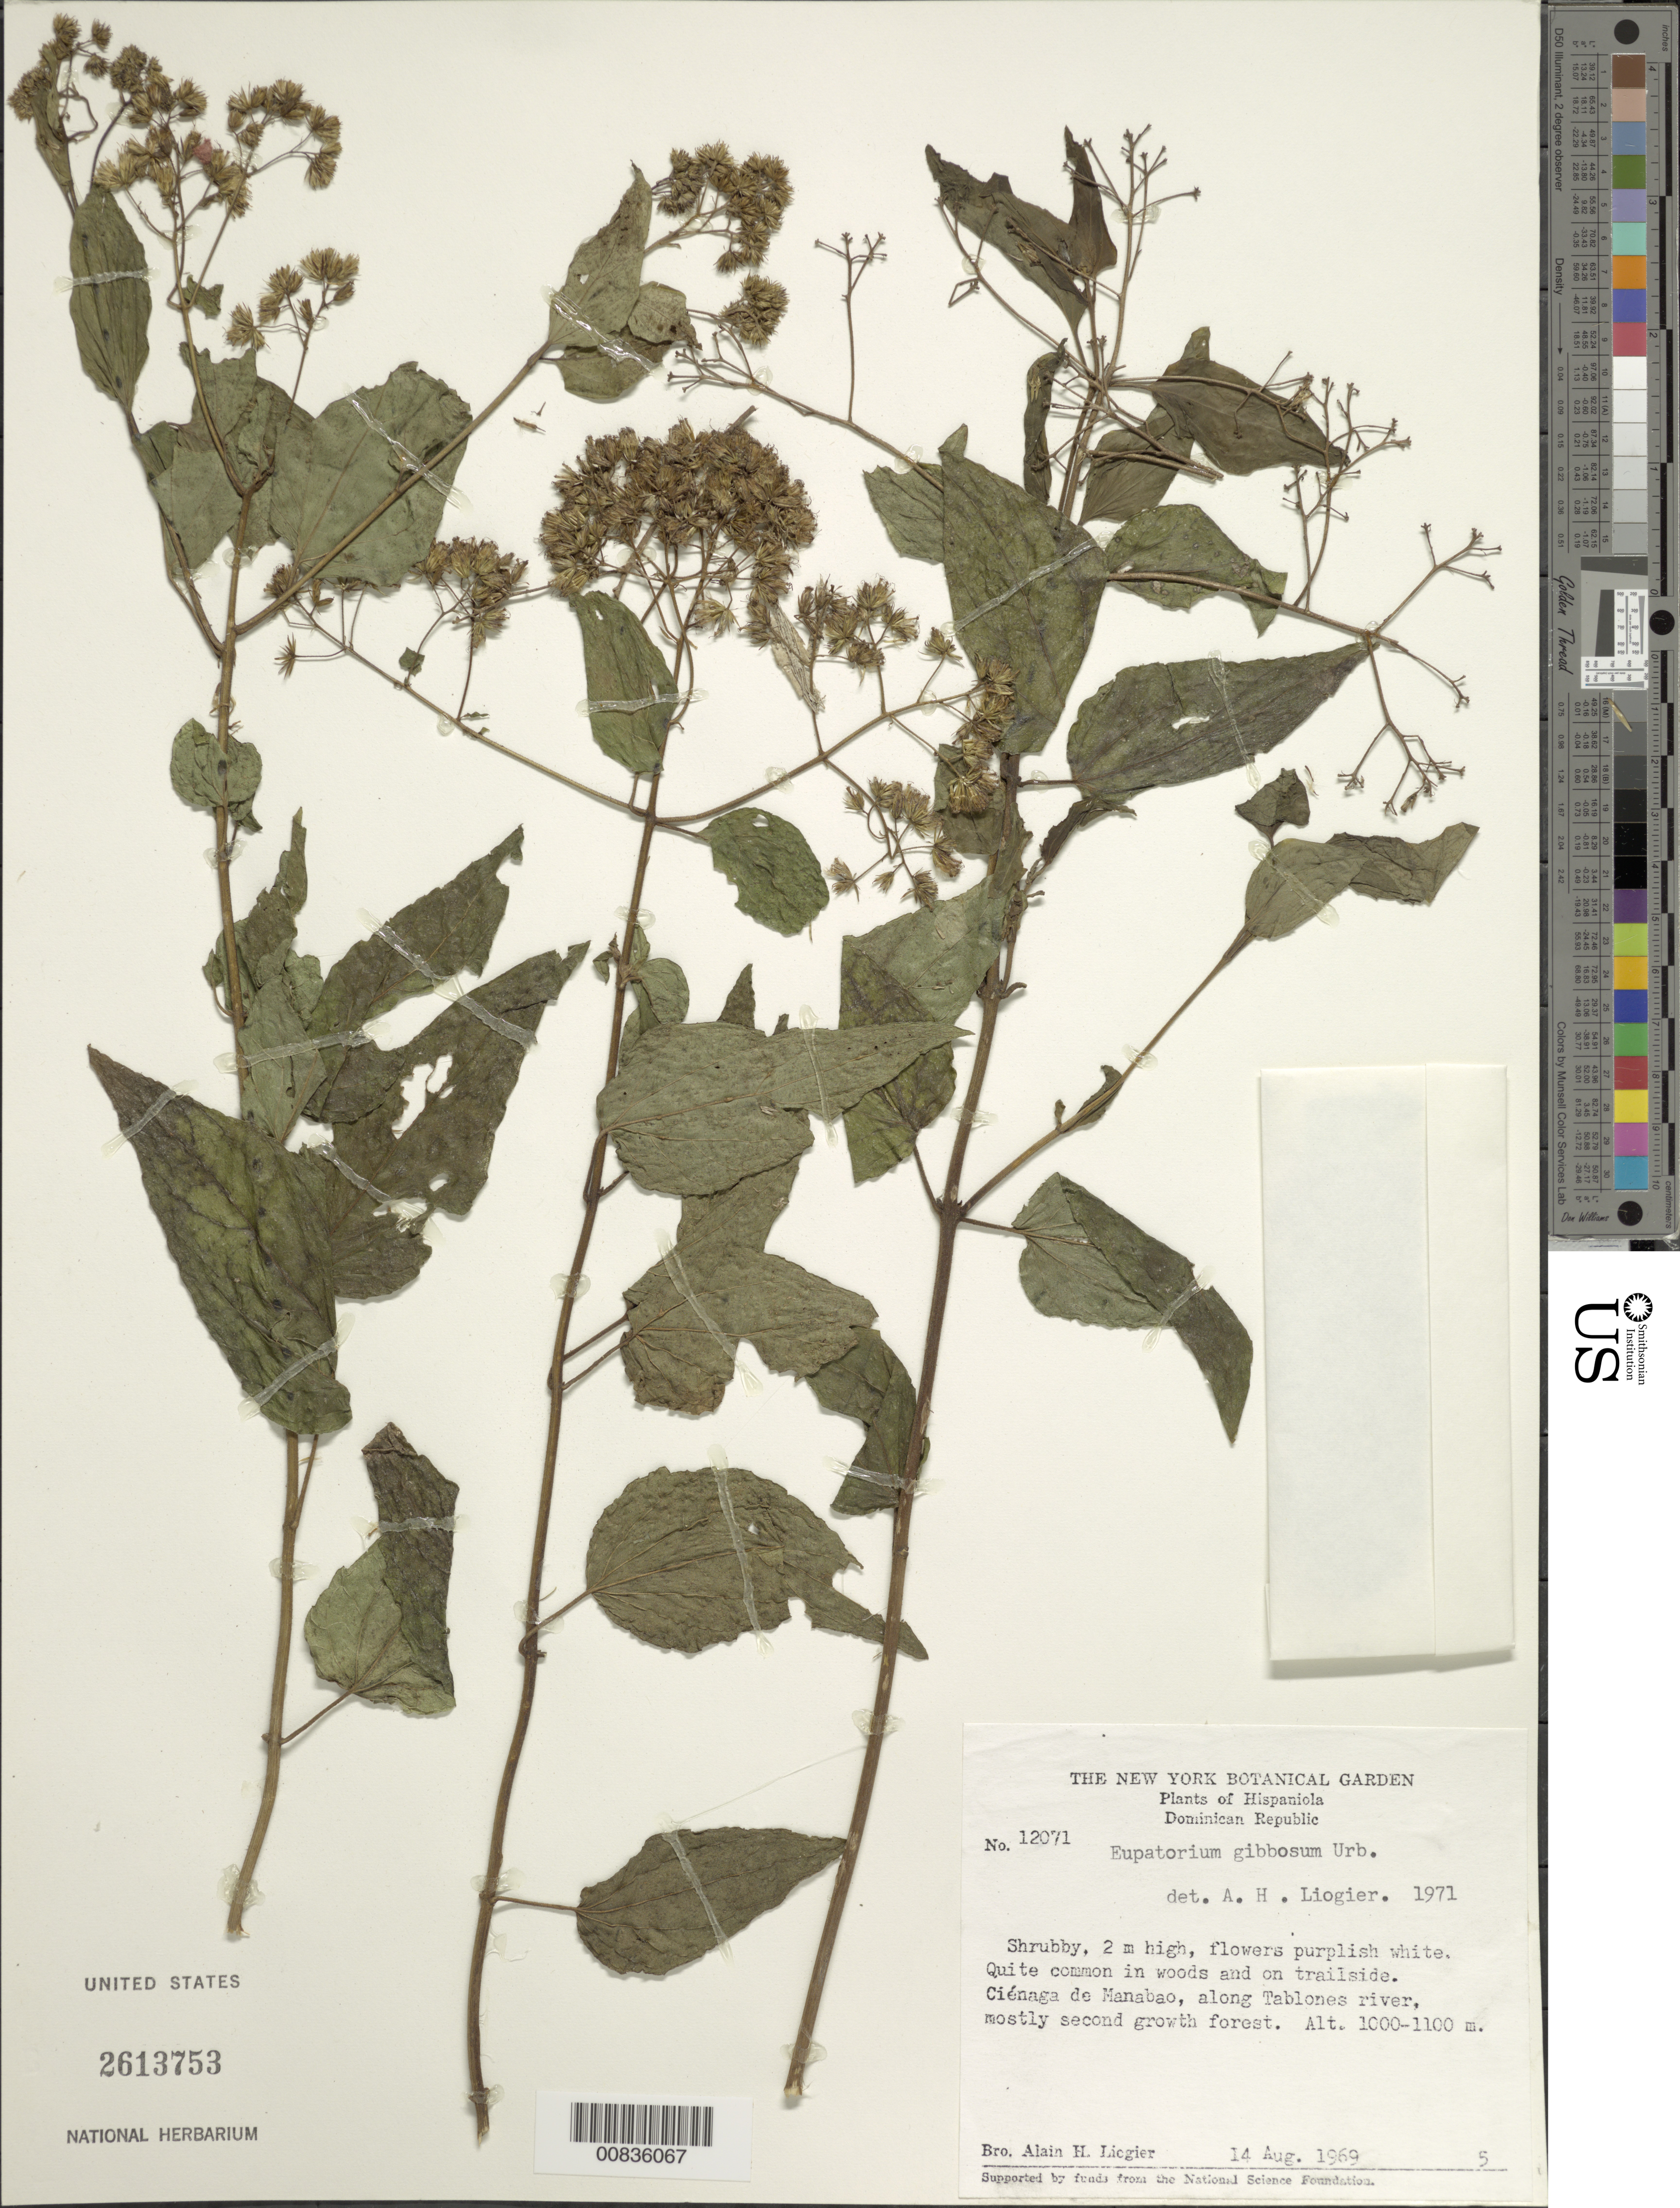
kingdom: Plantae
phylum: Tracheophyta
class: Magnoliopsida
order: Asterales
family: Asteraceae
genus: Koanophyllon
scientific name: Koanophyllon gibbosum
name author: (Urb.) R.M. King & H. Rob.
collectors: A. H. Liogier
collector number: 12071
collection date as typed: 14 Aug 1969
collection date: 1969-08-14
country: Dominican Republic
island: Hispaniola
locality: Ciénaga de Manabao, along Tablones river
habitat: In woods and on trailside in mostly second growth forest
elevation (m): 1000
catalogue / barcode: US 2613753